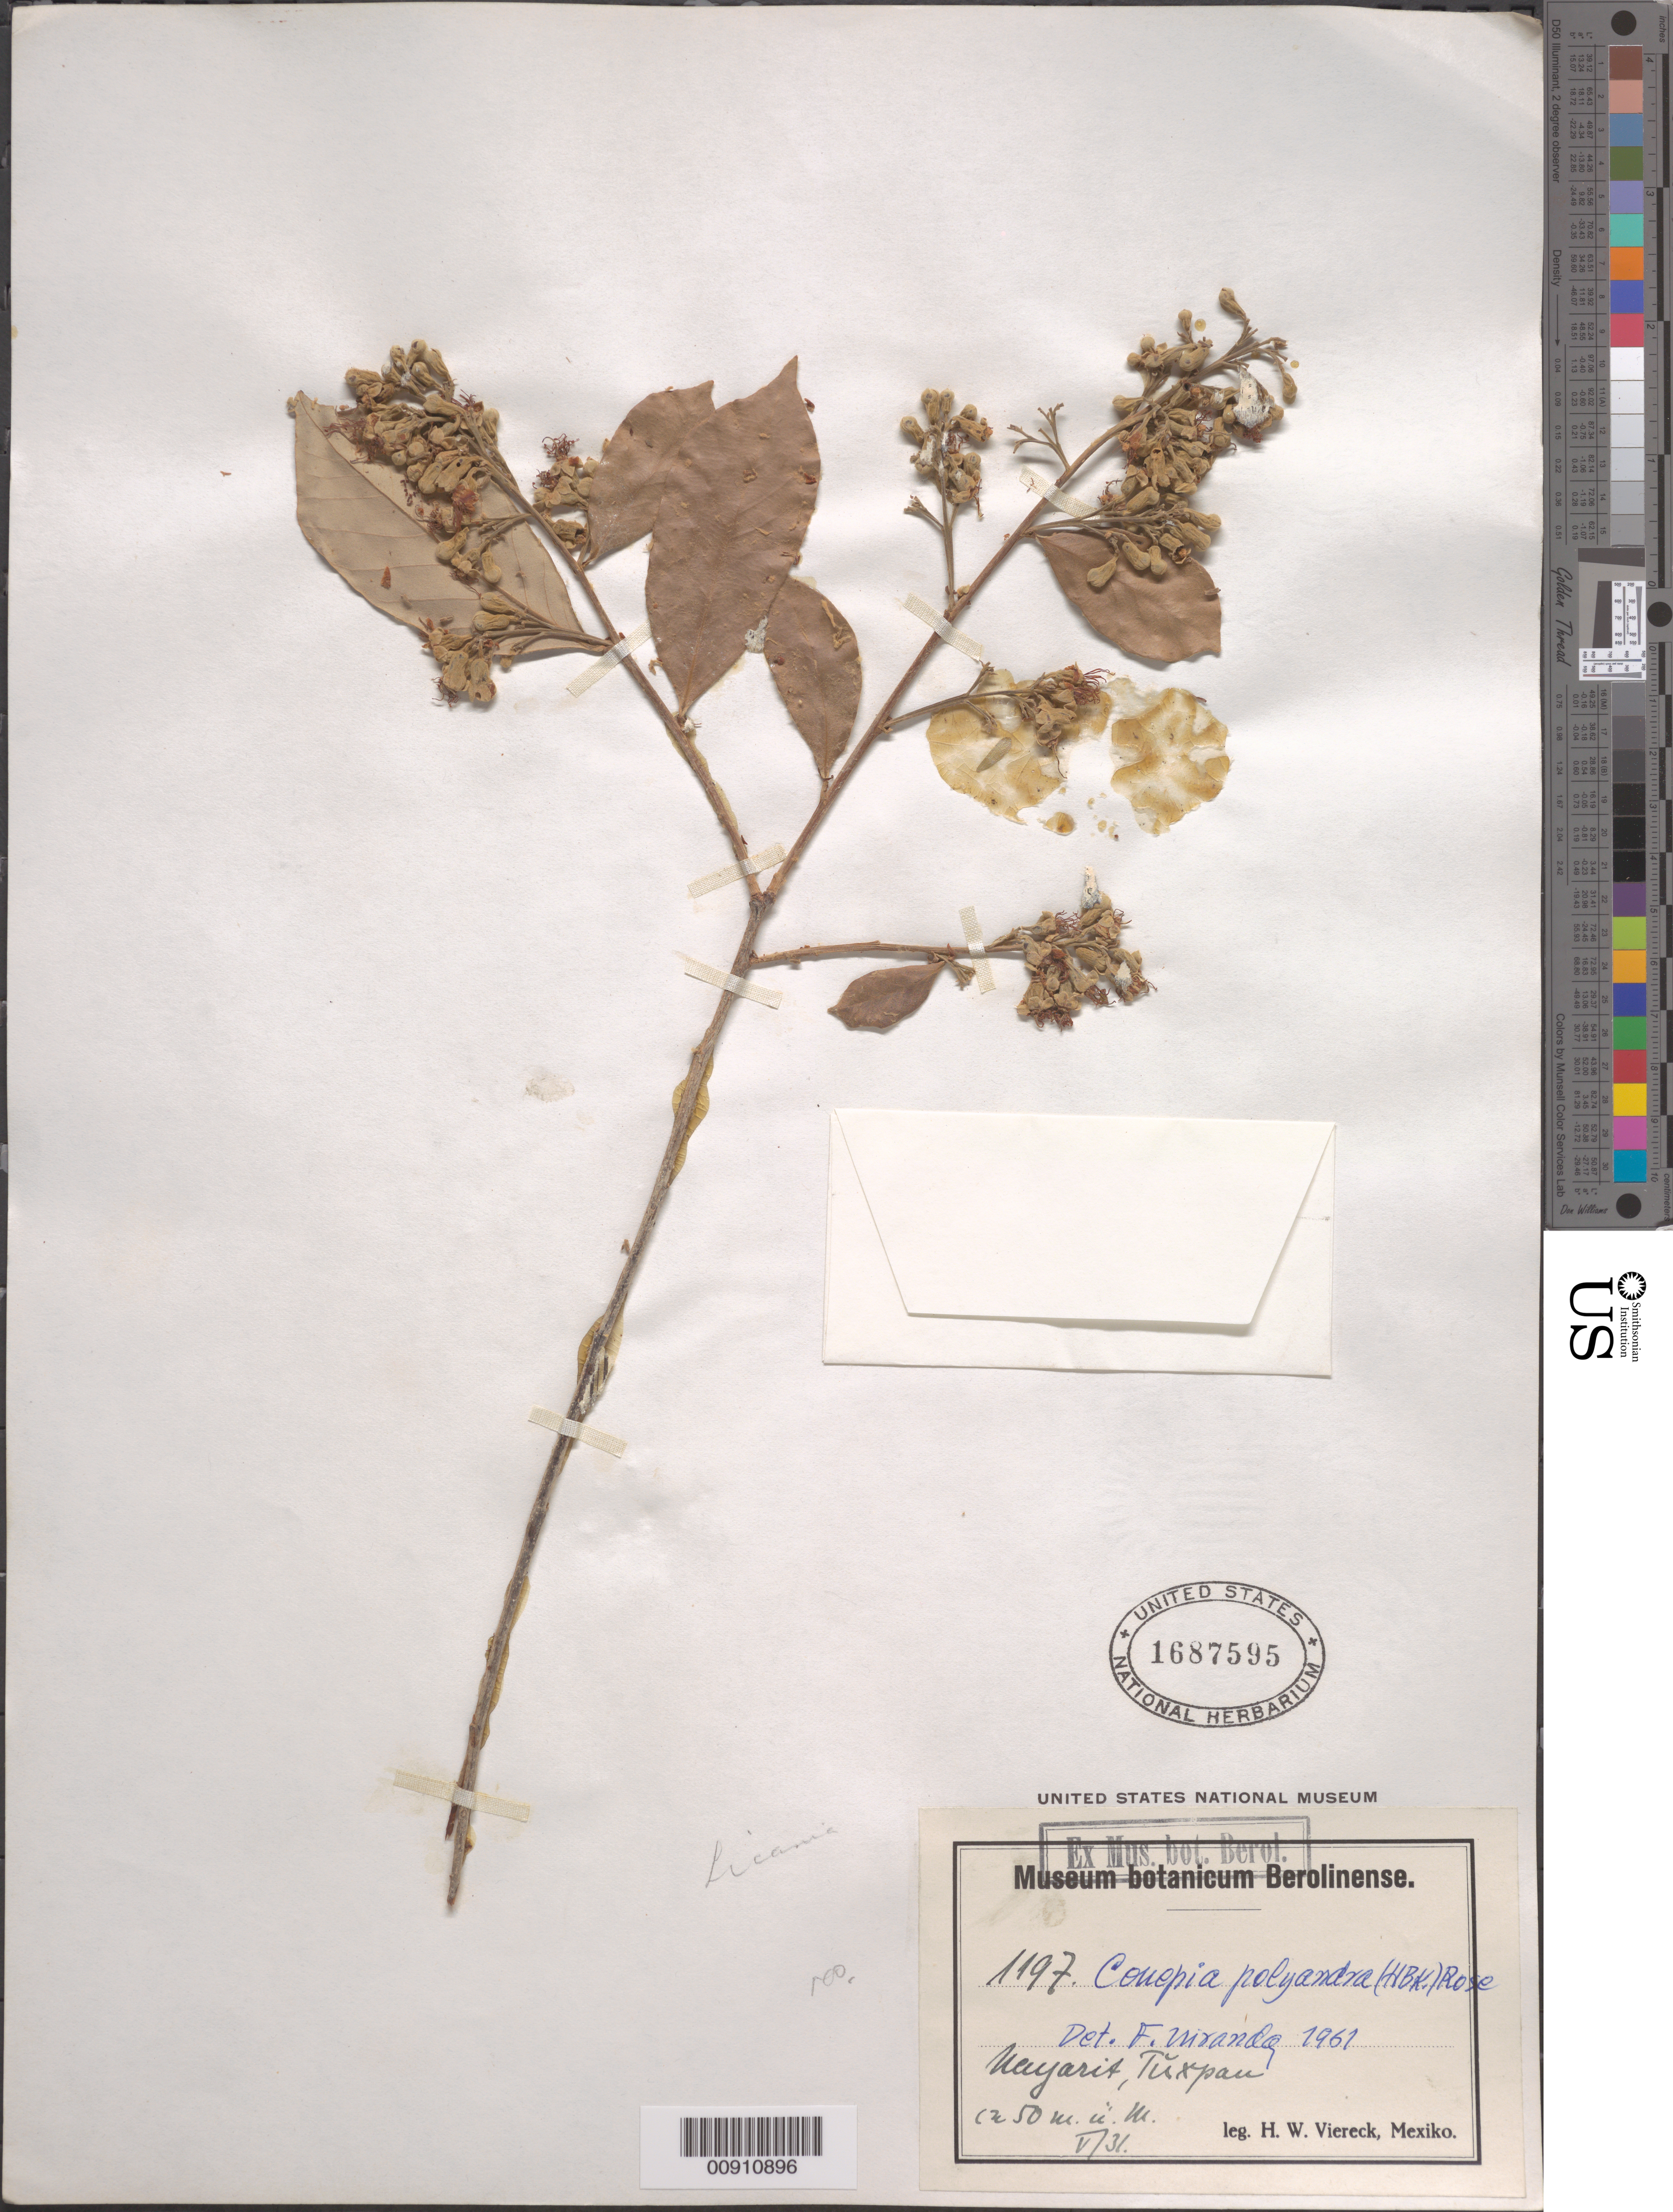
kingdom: Plantae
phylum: Tracheophyta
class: Magnoliopsida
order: Malpighiales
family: Chrysobalanaceae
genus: Couepia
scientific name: Couepia polyandra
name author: (Kunth) Rose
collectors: H. W. Viereck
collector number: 1197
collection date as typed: May 1931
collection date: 1931-05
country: Mexico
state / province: Nayarit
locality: Tuxpan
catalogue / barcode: US 1687595